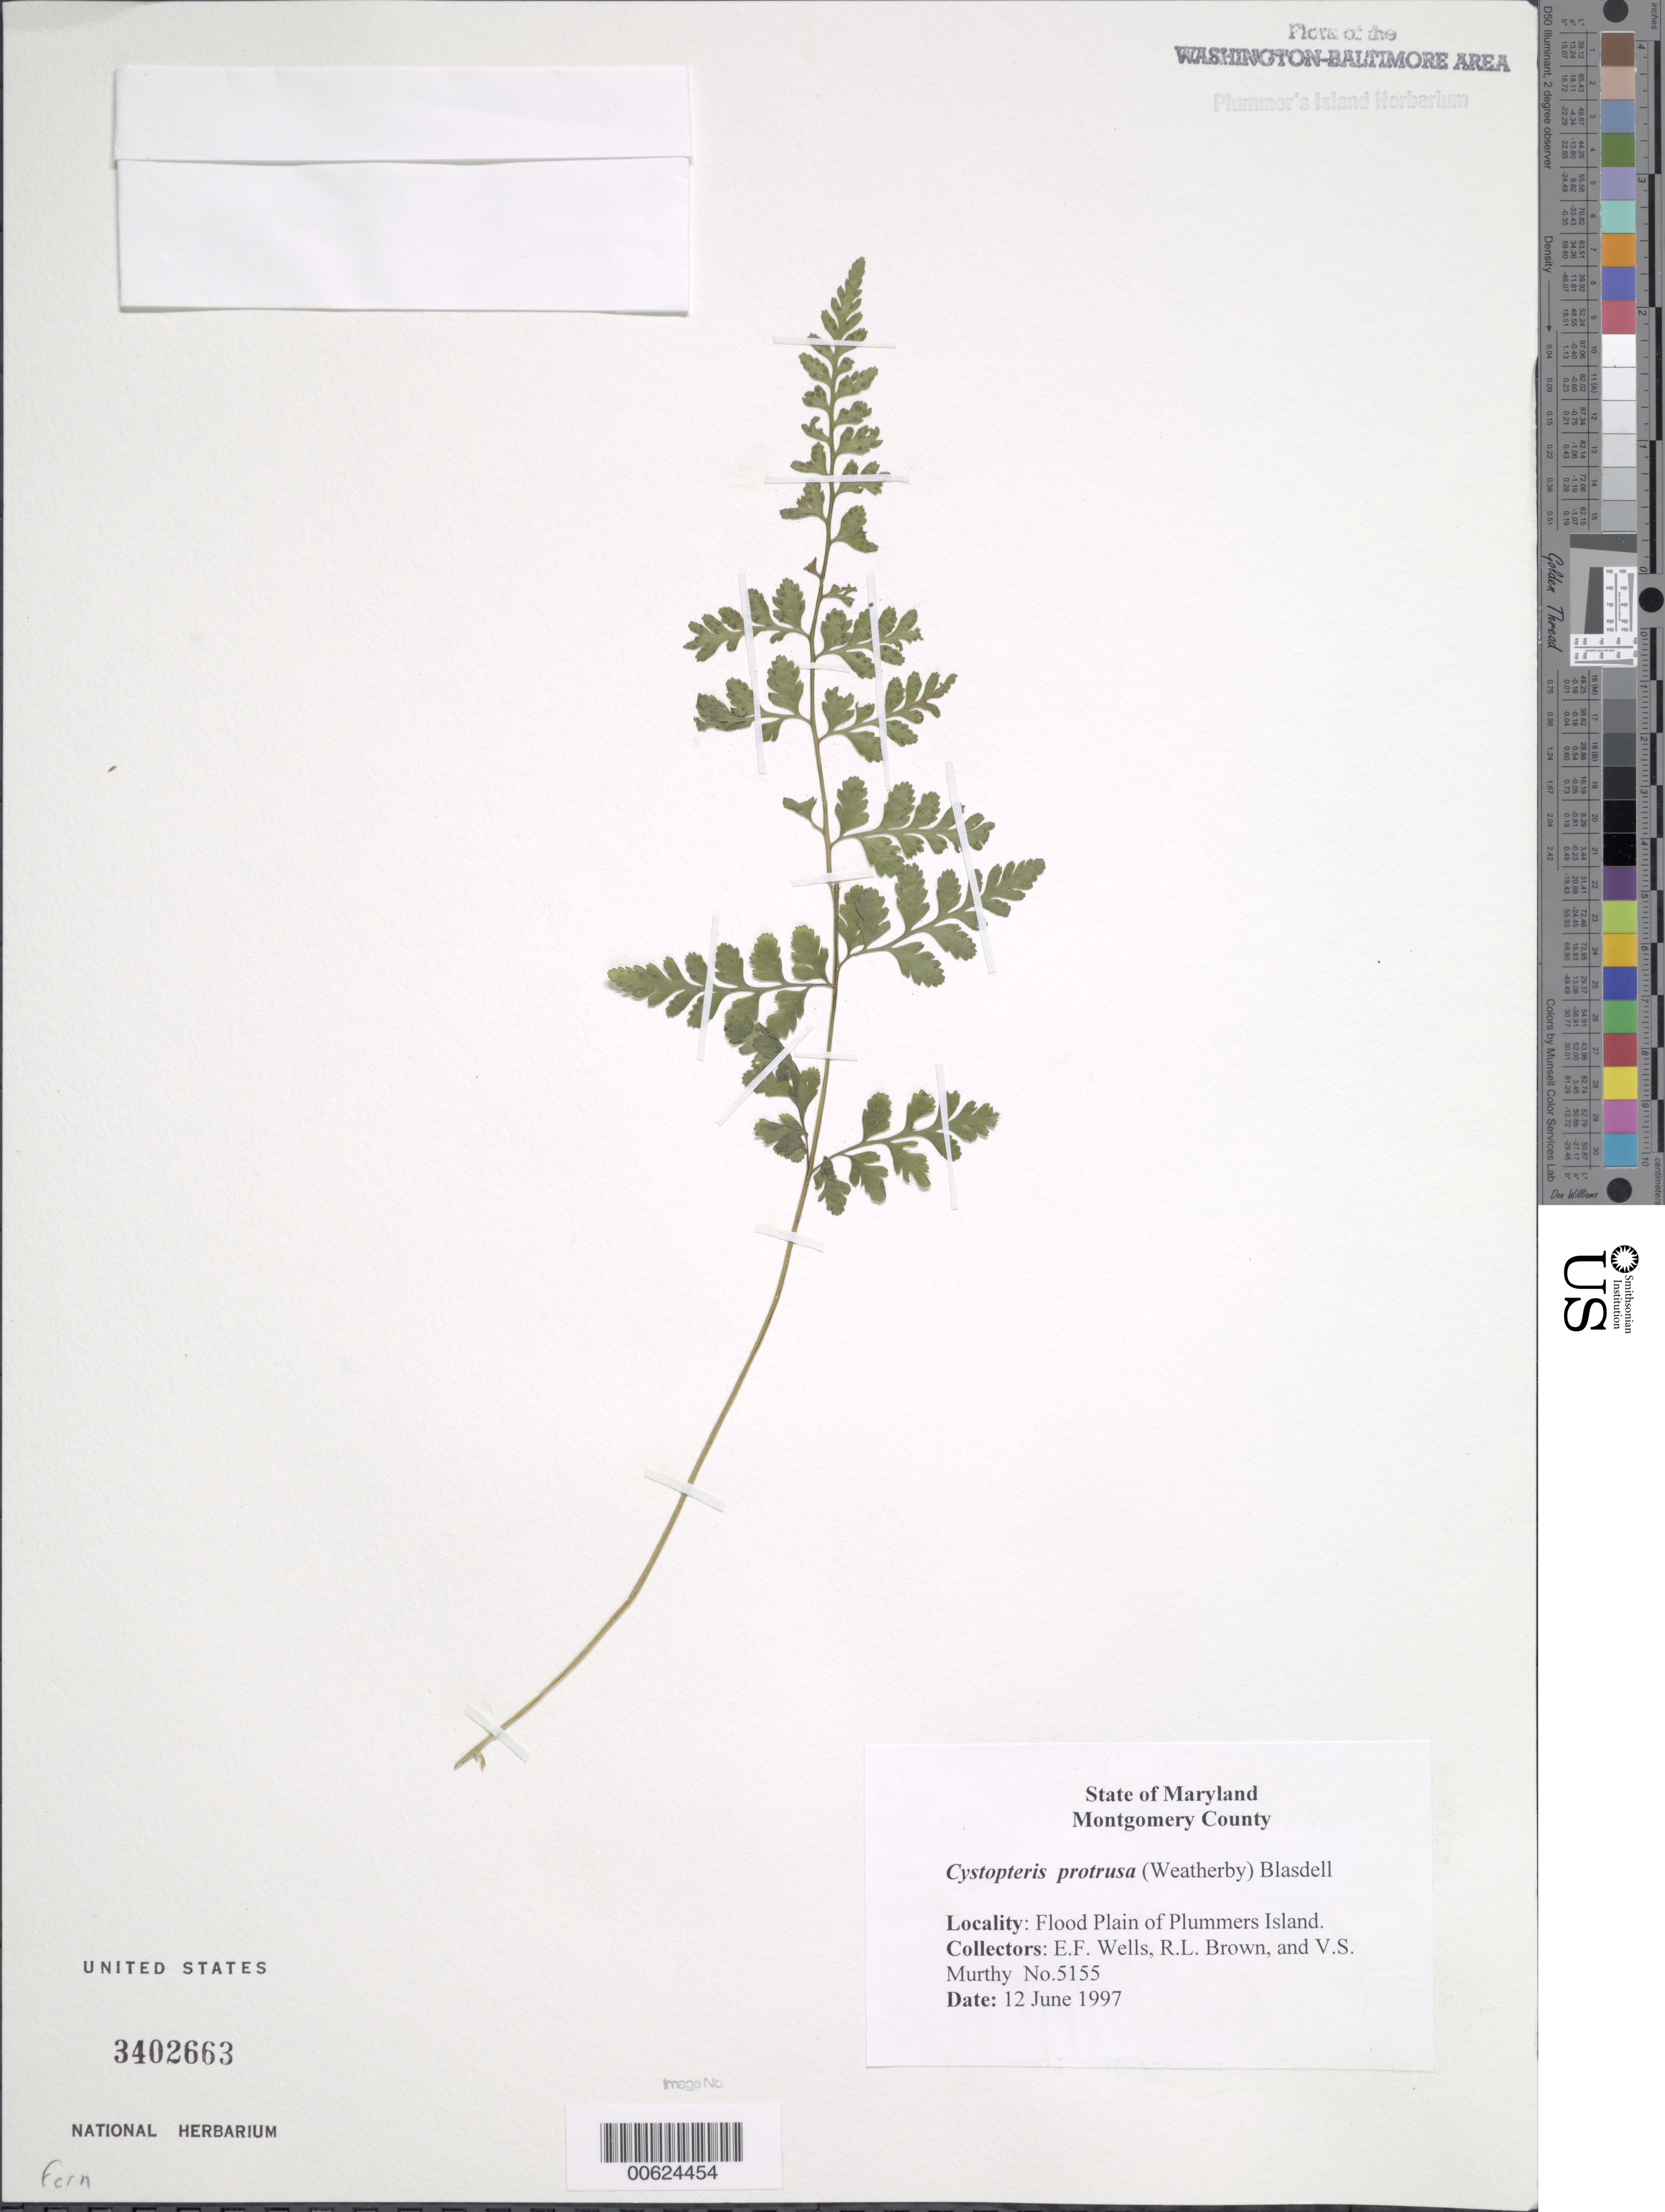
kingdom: Plantae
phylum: Tracheophyta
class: Polypodiopsida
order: Polypodiales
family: Cystopteridaceae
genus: Cystopteris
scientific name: Cystopteris utahensis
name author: Windham & Haufler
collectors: E. F. Wells, R. L. Brown & V. S. Murthy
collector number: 5155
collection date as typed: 12 Jun 1997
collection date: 1997-06-12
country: United States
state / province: Maryland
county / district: Montgomery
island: Plummers Island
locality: Flood plain of Plummers Island Plummers Island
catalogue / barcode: US 3402663